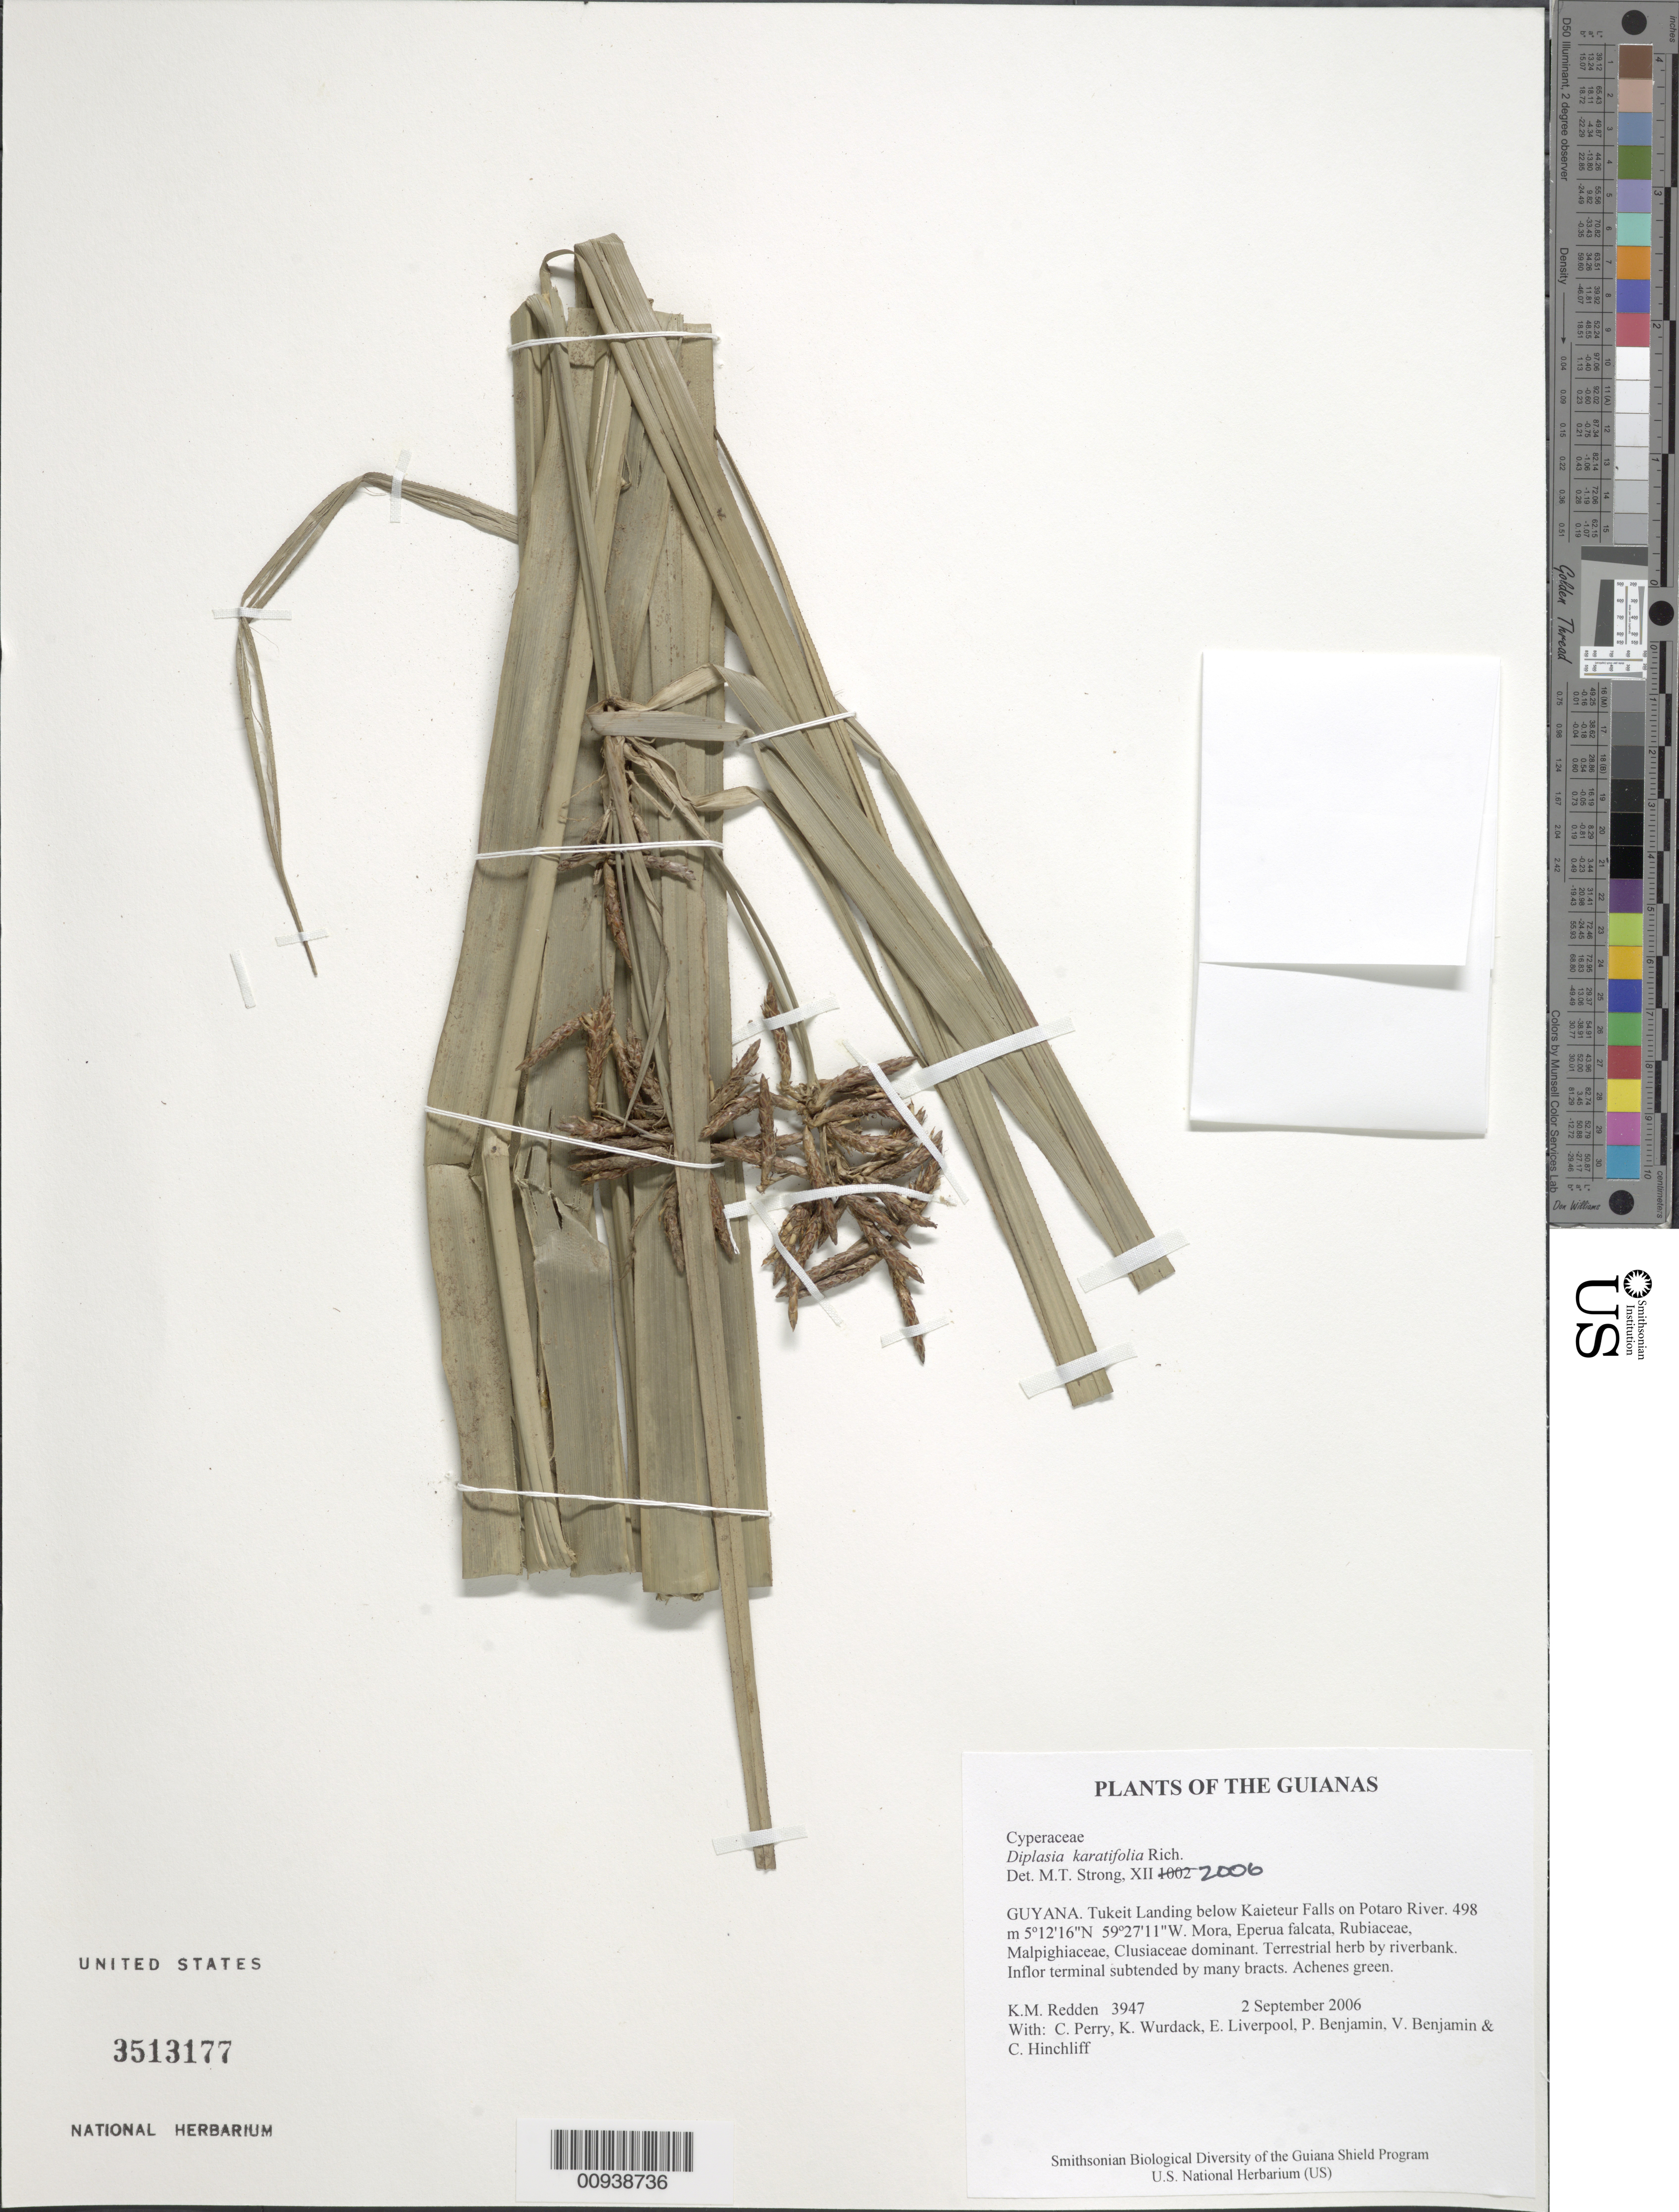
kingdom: Plantae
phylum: Tracheophyta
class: Liliopsida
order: Poales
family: Cyperaceae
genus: Diplasia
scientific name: Diplasia karatifolia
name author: Rich.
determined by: Strong, M. T., (US), Smithsonian Institution - National Museum of Natural History (UNITED STATES)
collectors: K. M. Redden, C. Perry, K. Wurdack, E. Liverpool, P. Benjamin, V. Benjamin & C. E. Hinchliff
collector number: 3947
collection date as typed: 2 September 2006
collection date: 2006-09-02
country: Guyana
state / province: Potaro-Siparuni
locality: Tukeit Landing below Kaieteur Falls on Potaro River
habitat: Mora, Eperua falcata, Rubiaceae, Malpighiaceae, Clusiaceae dominant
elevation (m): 498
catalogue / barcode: US 3513177